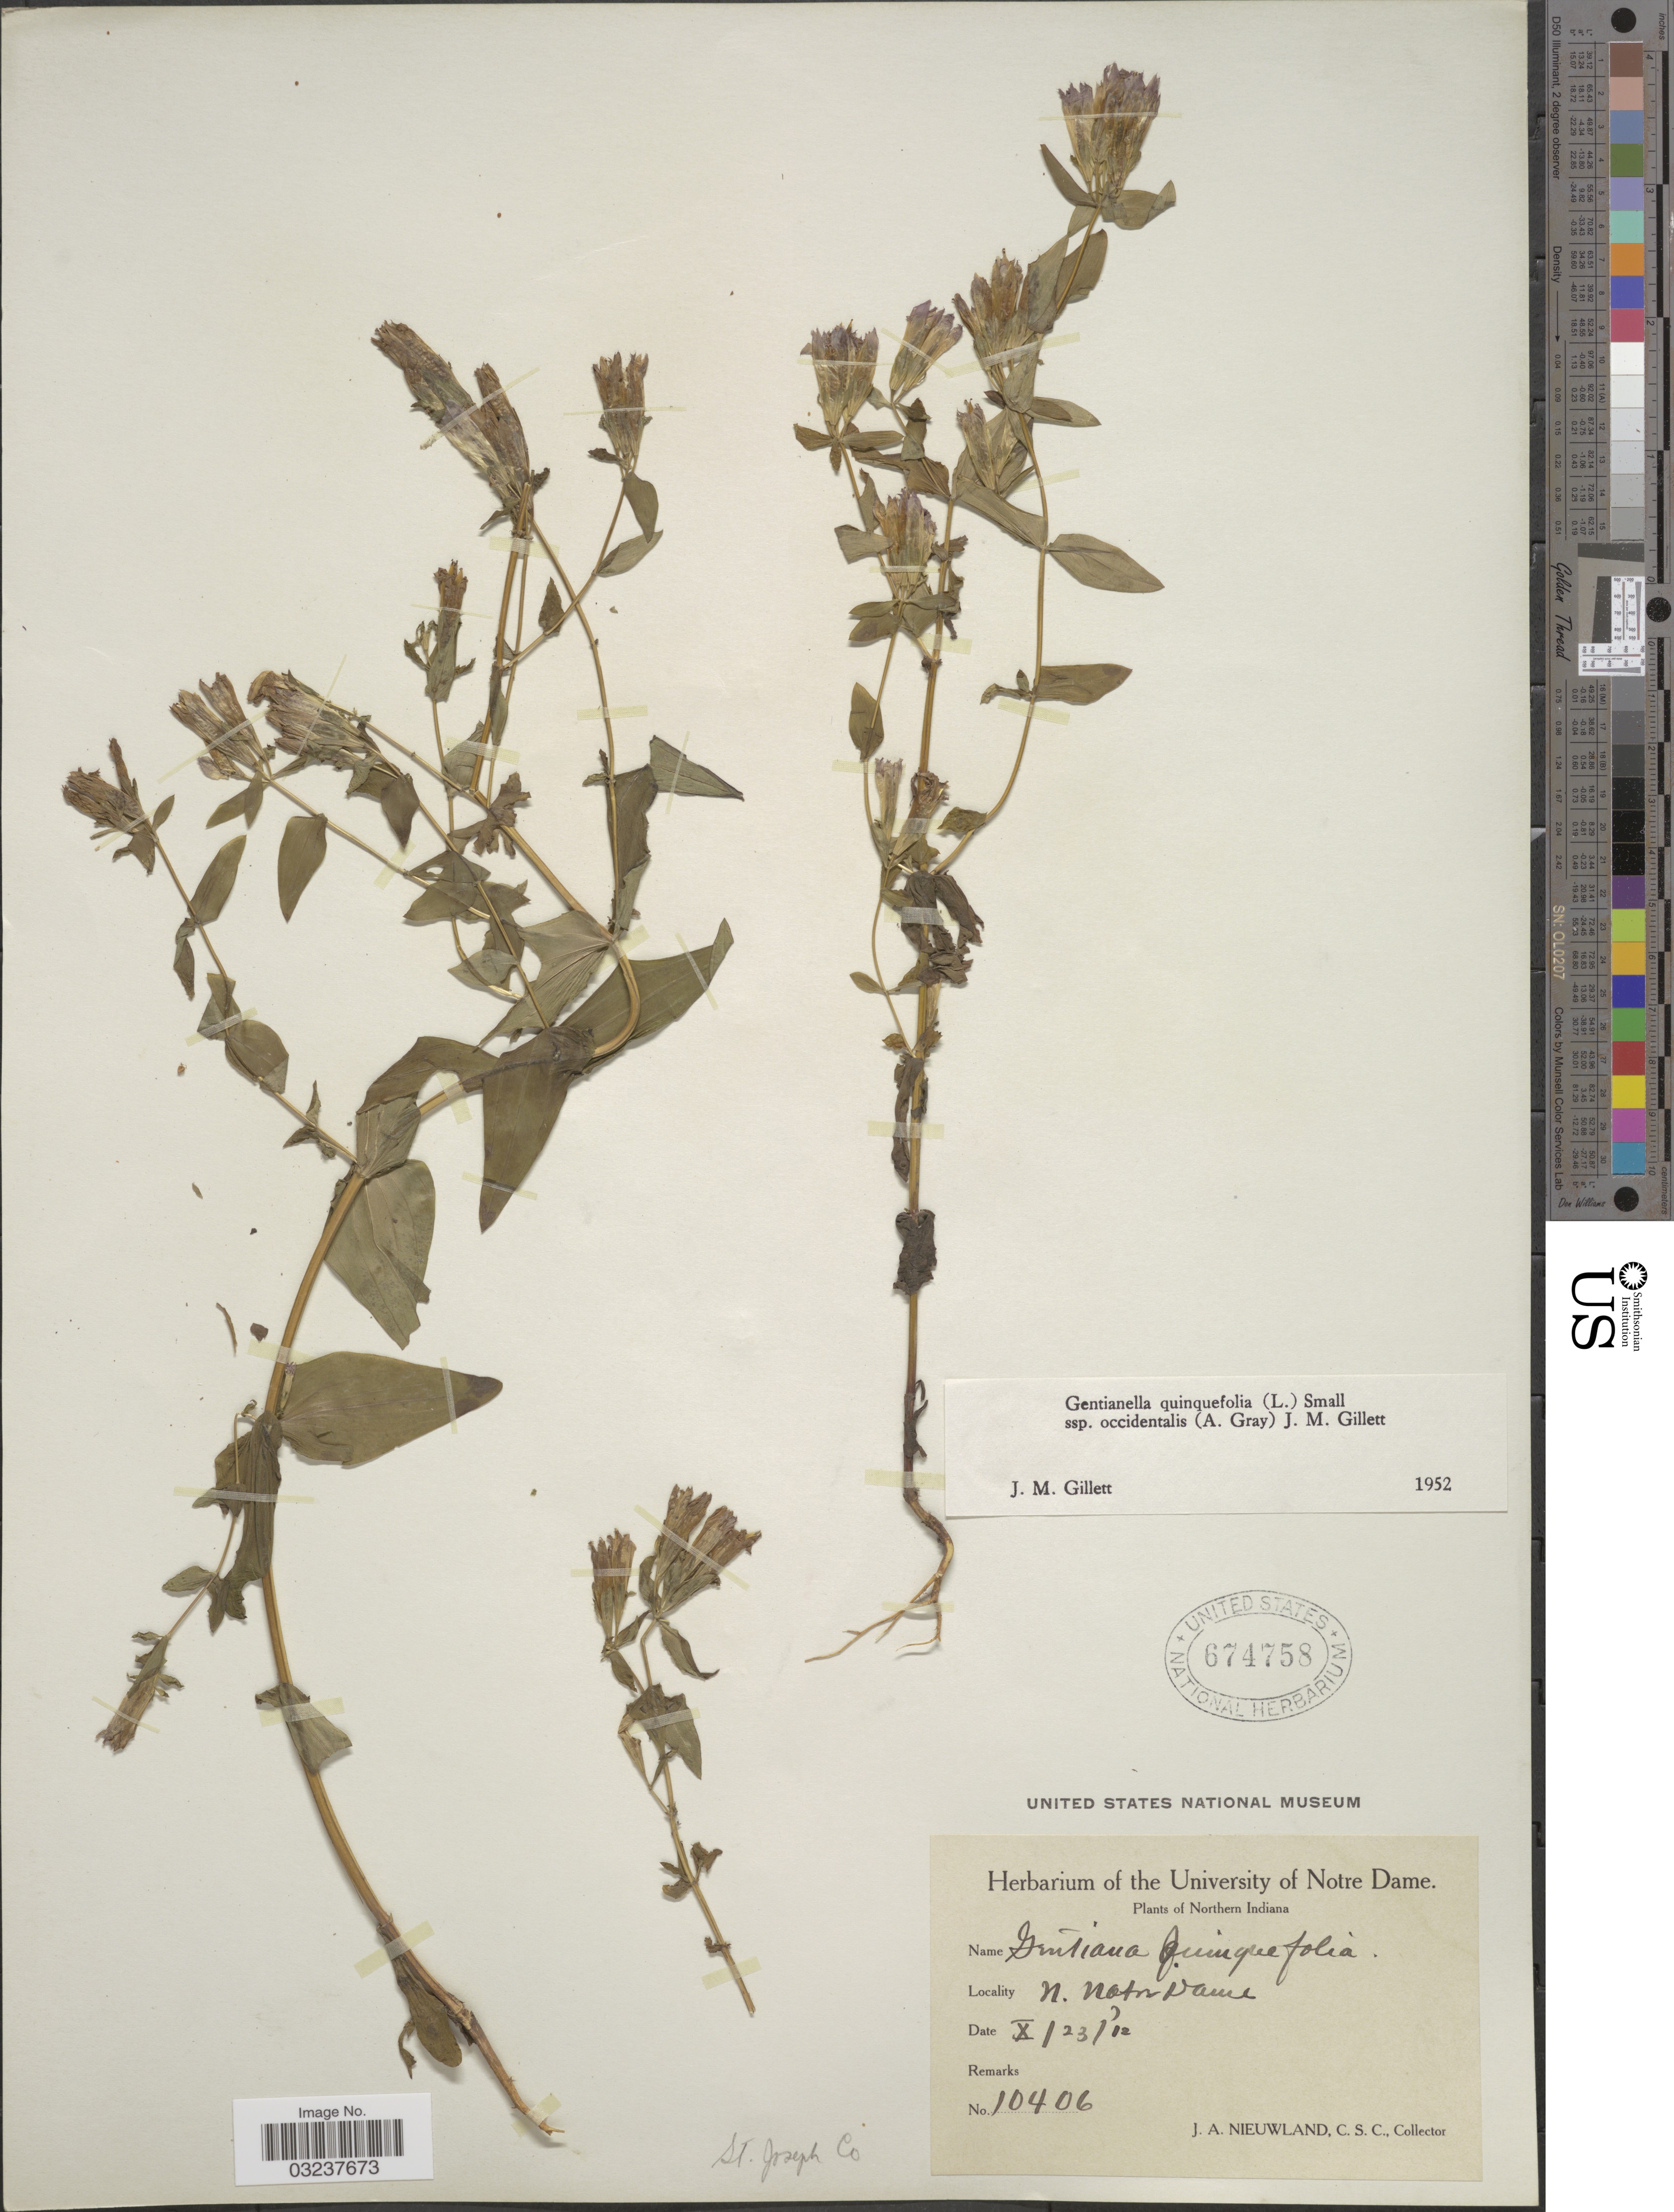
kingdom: Plantae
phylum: Tracheophyta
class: Magnoliopsida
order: Gentianales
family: Gentianaceae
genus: Gentianella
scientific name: Gentianella quinquefolia subsp. occidentalis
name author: (A. Gray) J.M. Gillett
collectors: J. A. Nieuwland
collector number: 10406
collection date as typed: Transcribed d/m/y: 23/10/12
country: United States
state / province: Indiana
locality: Northern Indiana, N. Notre Dame, St. Joseph Co.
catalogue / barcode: US 674758